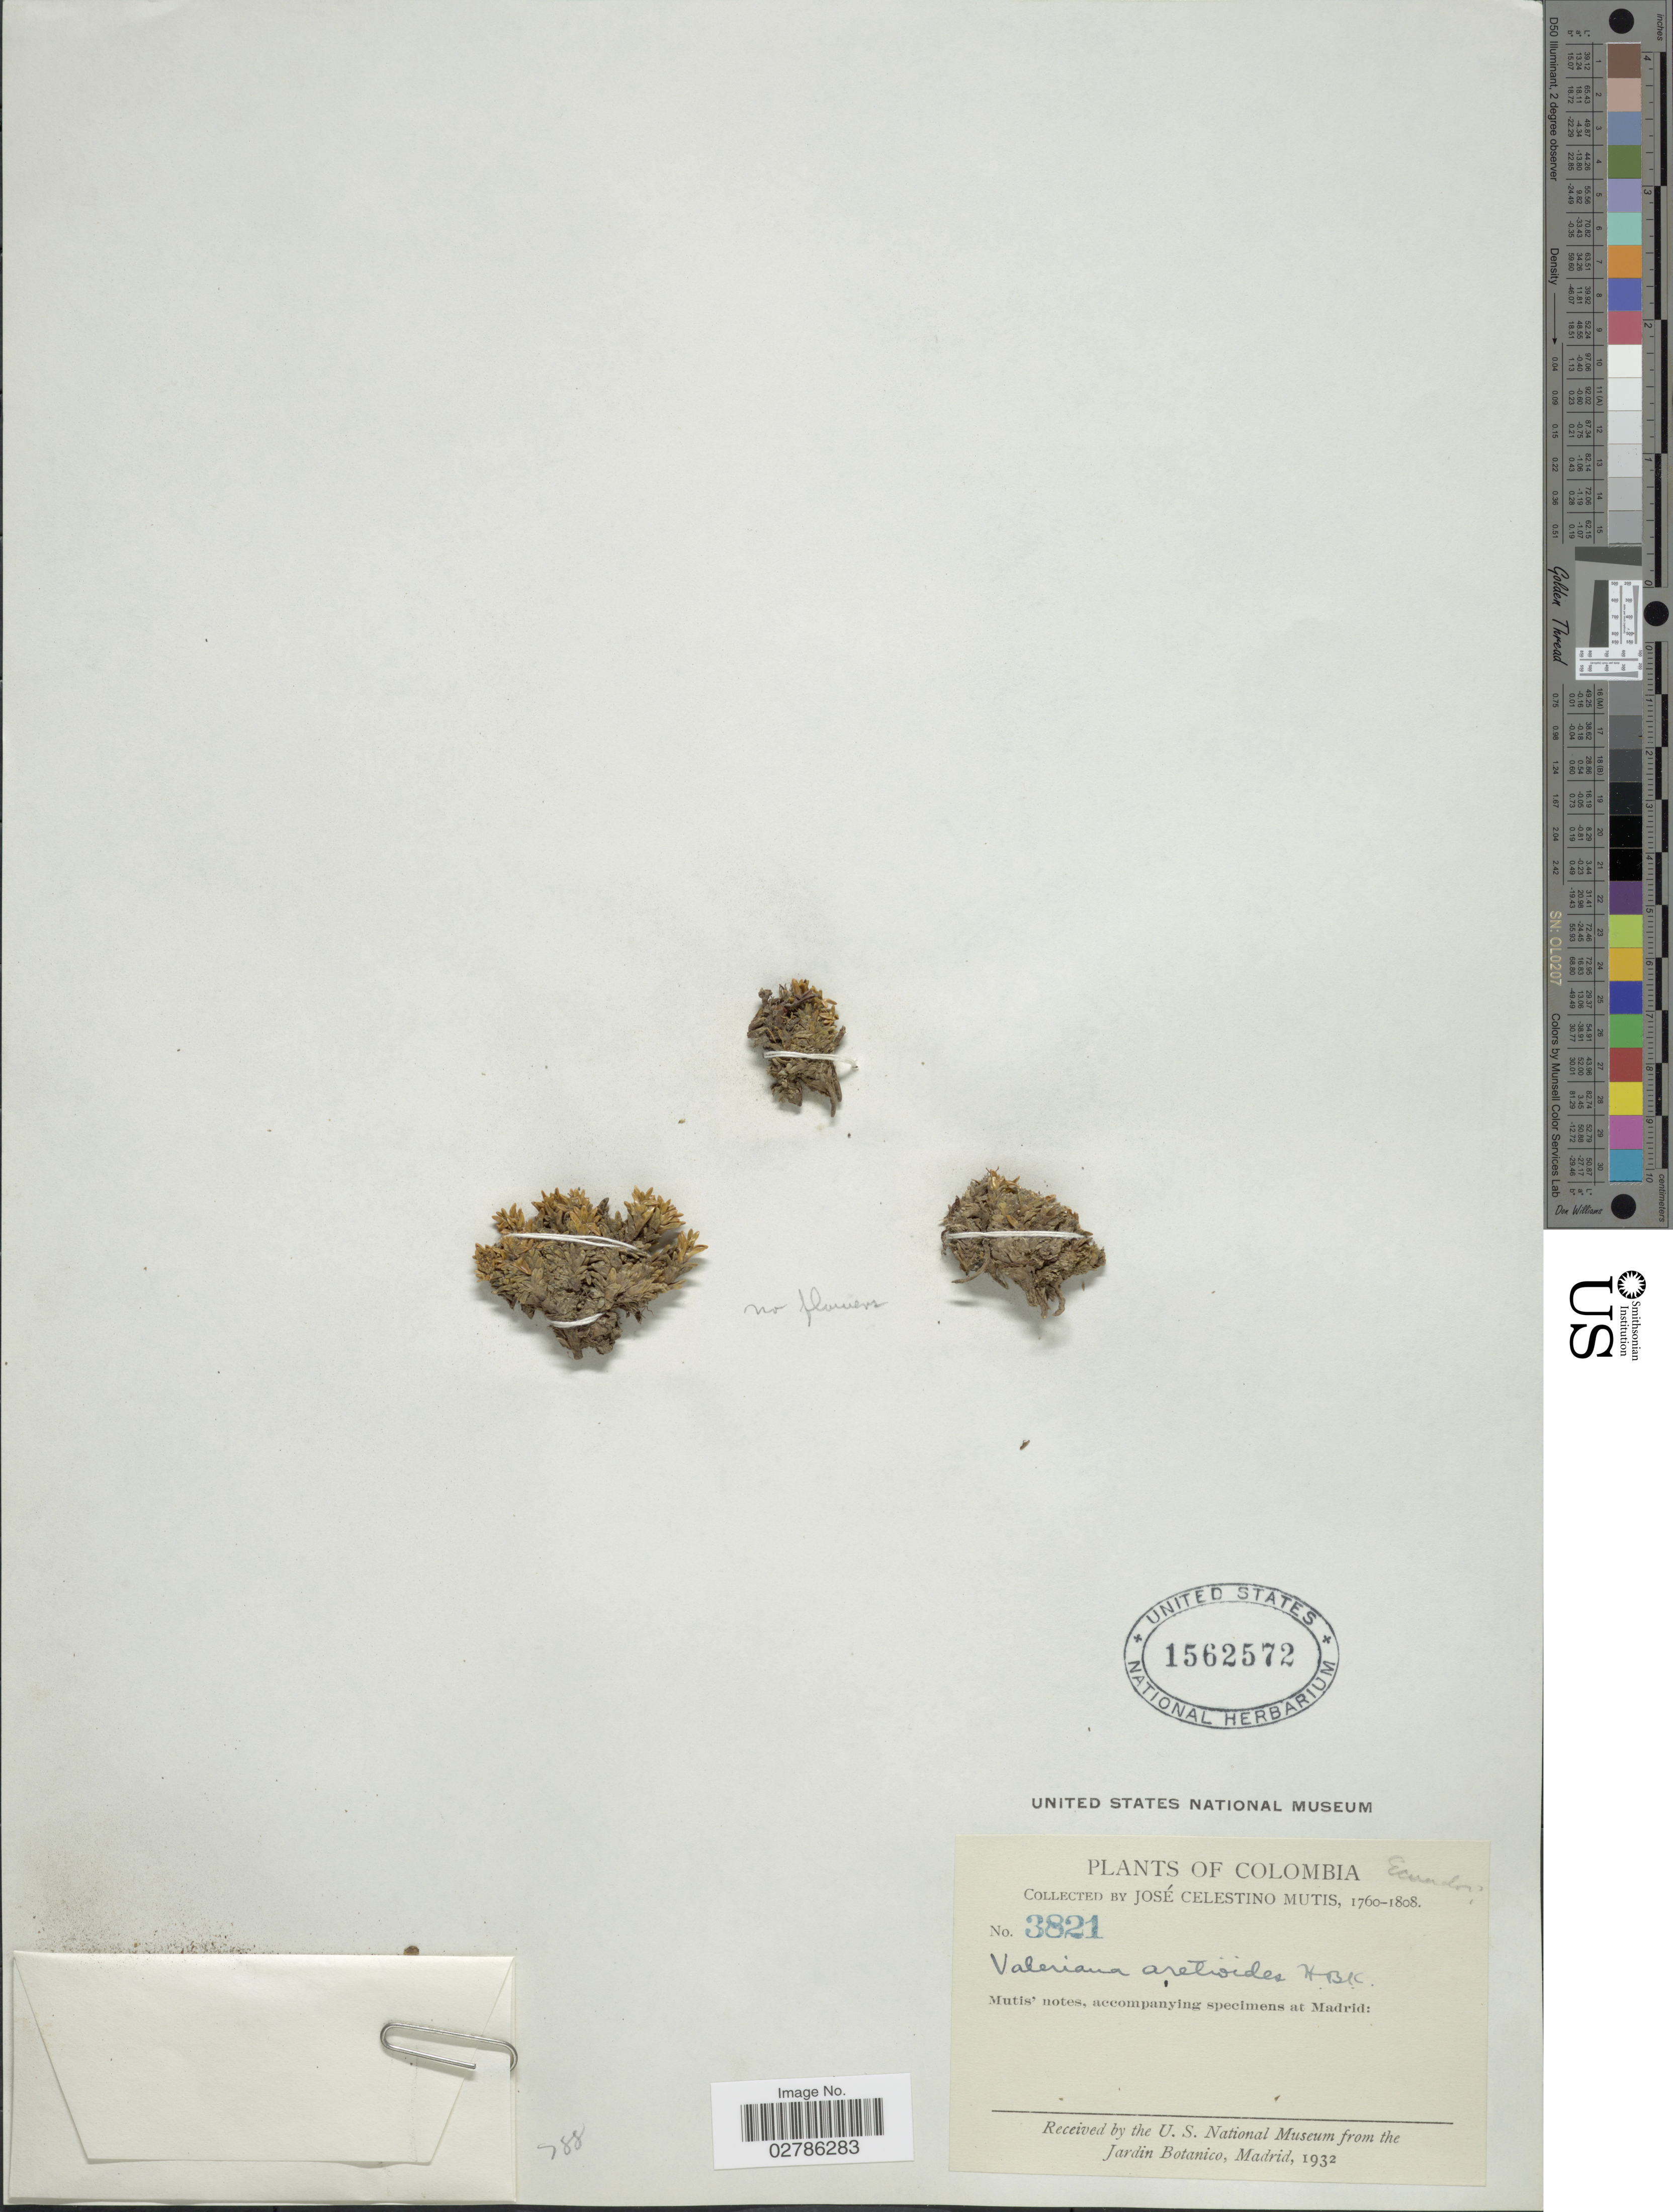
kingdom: Plantae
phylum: Tracheophyta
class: Magnoliopsida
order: Dipsacales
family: Caprifoliaceae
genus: Aretiastrum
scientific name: Aretiastrum aretioides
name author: (Kunth) Graebn.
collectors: J. C. B. Mutis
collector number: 3821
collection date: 1760/1808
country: Colombia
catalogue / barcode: US 1562572